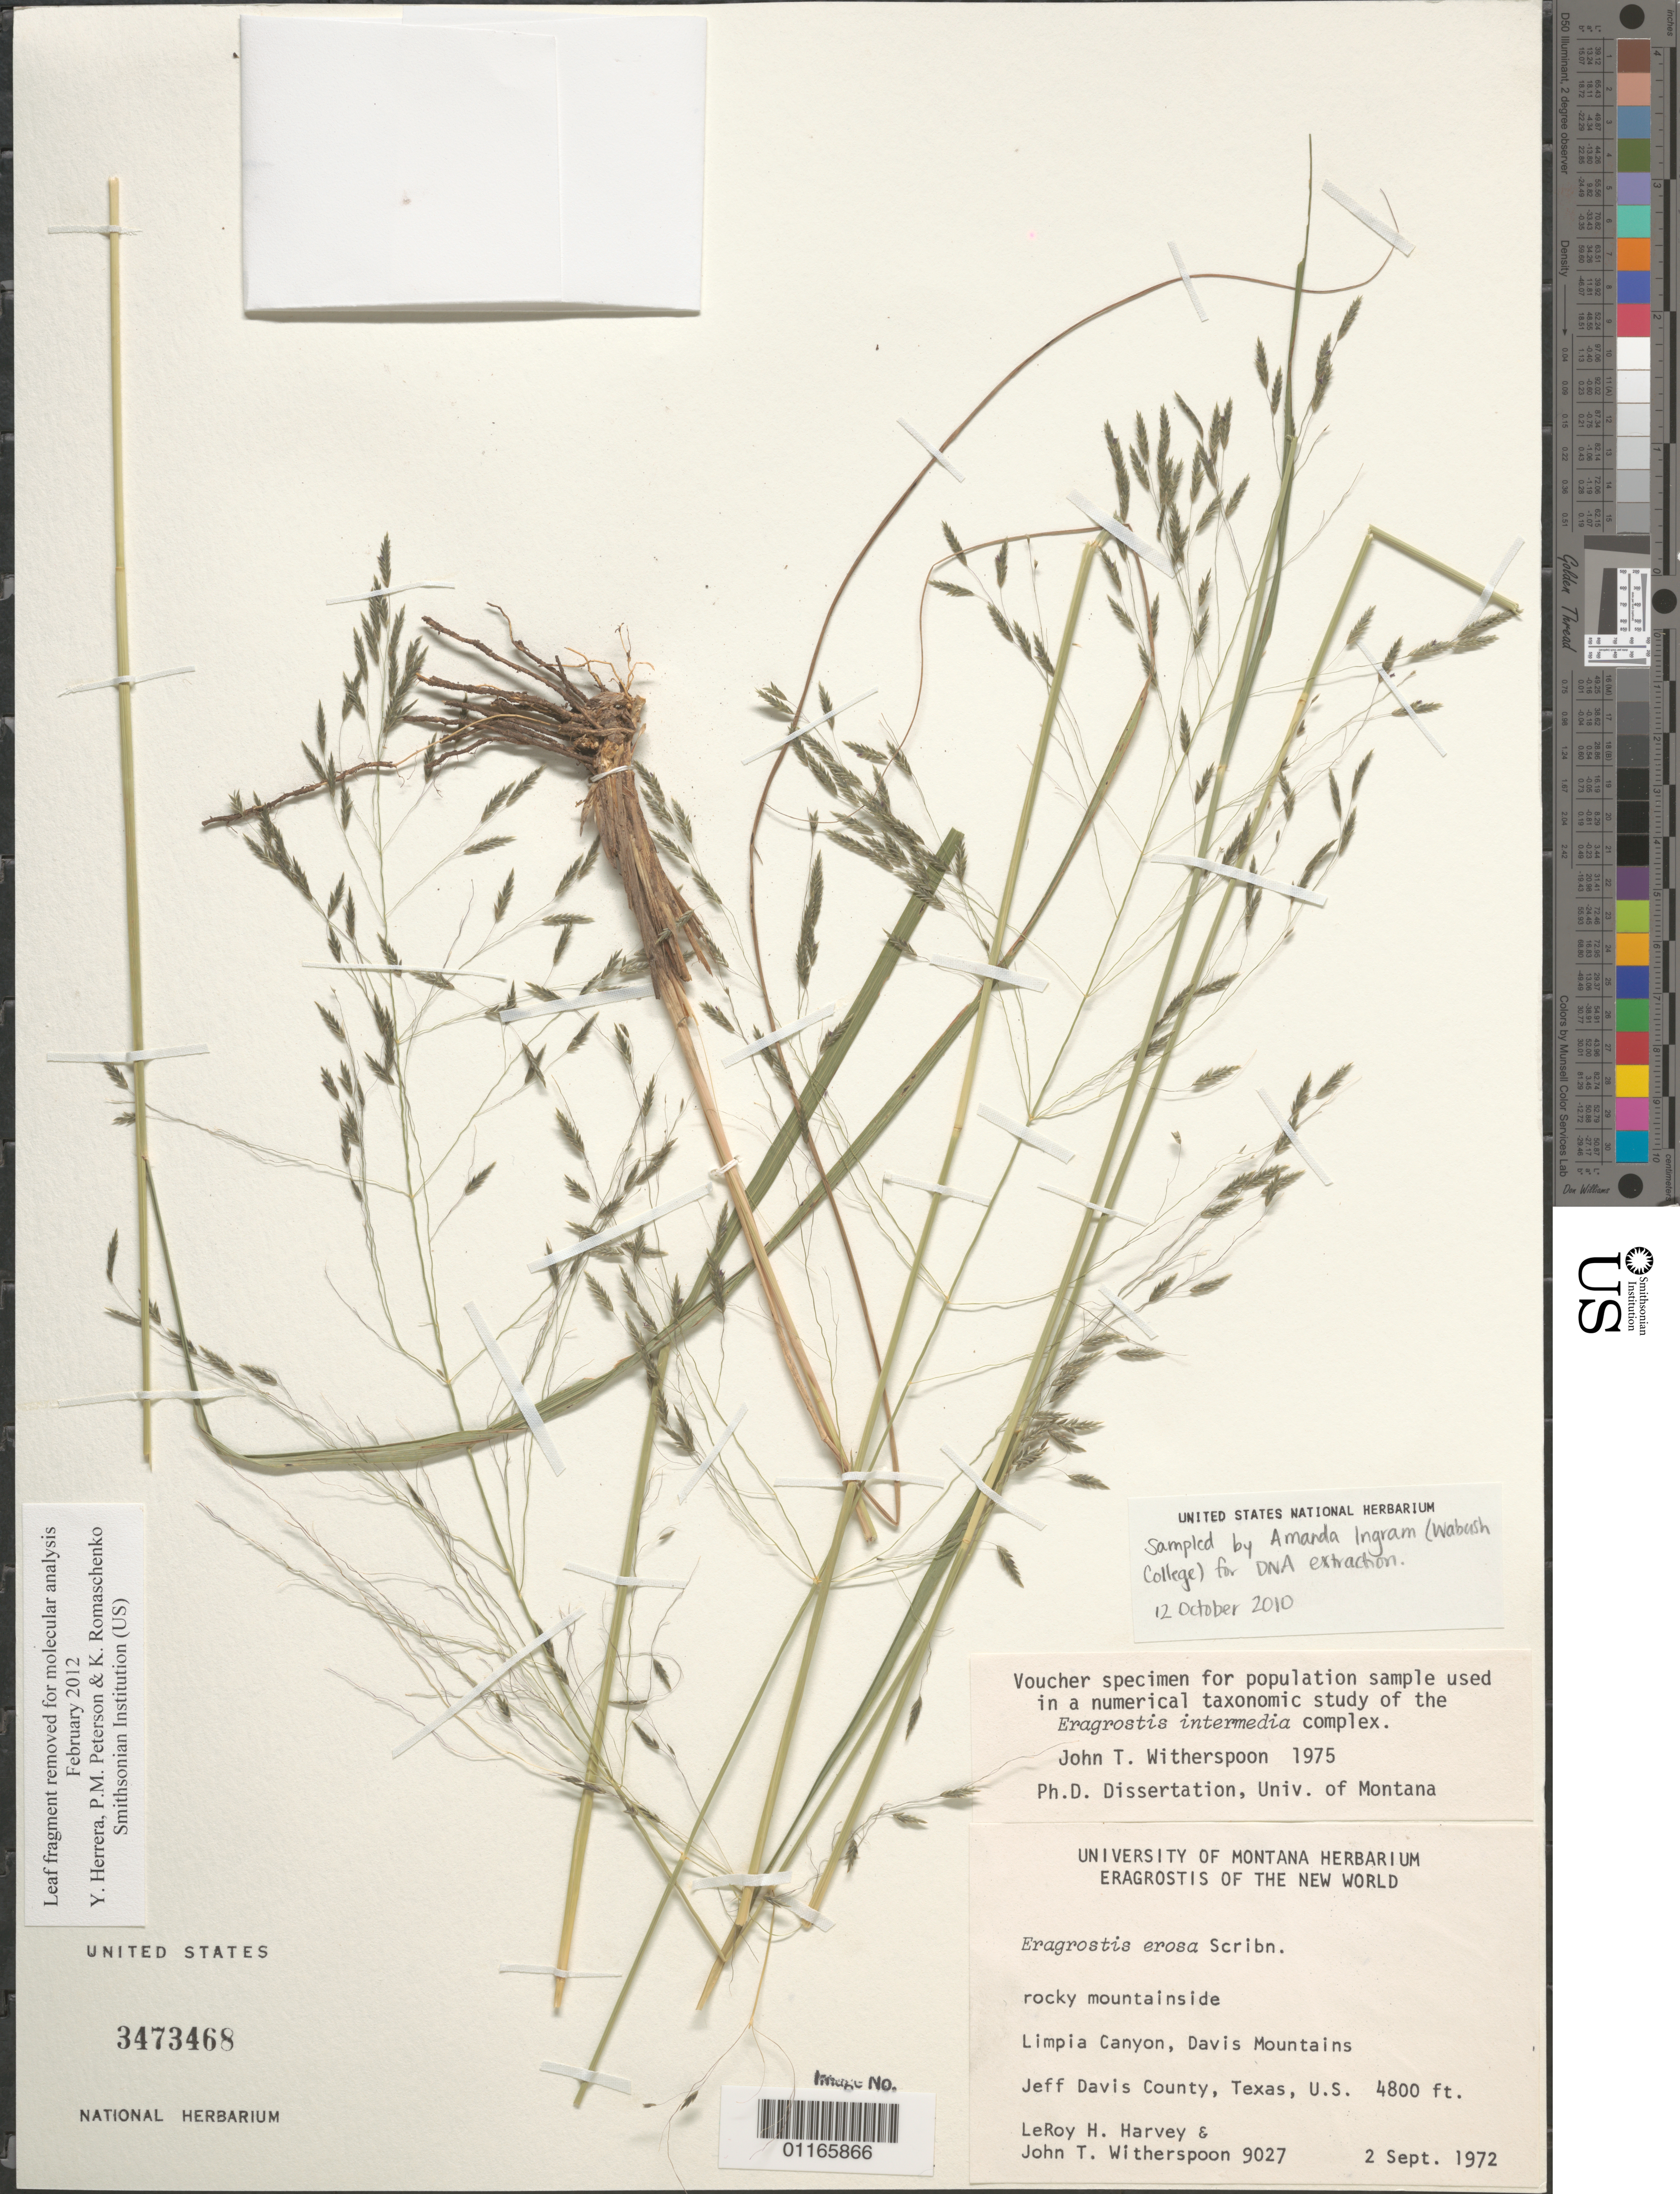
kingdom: Plantae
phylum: Tracheophyta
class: Liliopsida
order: Poales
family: Poaceae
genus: Eragrostis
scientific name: Eragrostis erosa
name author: Scribn. ex W.J. Beal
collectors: L. H. Harvey & J. Witherspoon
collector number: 9027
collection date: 1972-09-02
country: United States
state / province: Texas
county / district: Jeff Davis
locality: Limpia Canyon, Davis Mountains.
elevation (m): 1463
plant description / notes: Leaf fragment removed for molecular analysis February 2012 Y. Herrera, P. M. Peterson & K. Romaschenko Smithsonian Institution (US)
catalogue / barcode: US 3473468